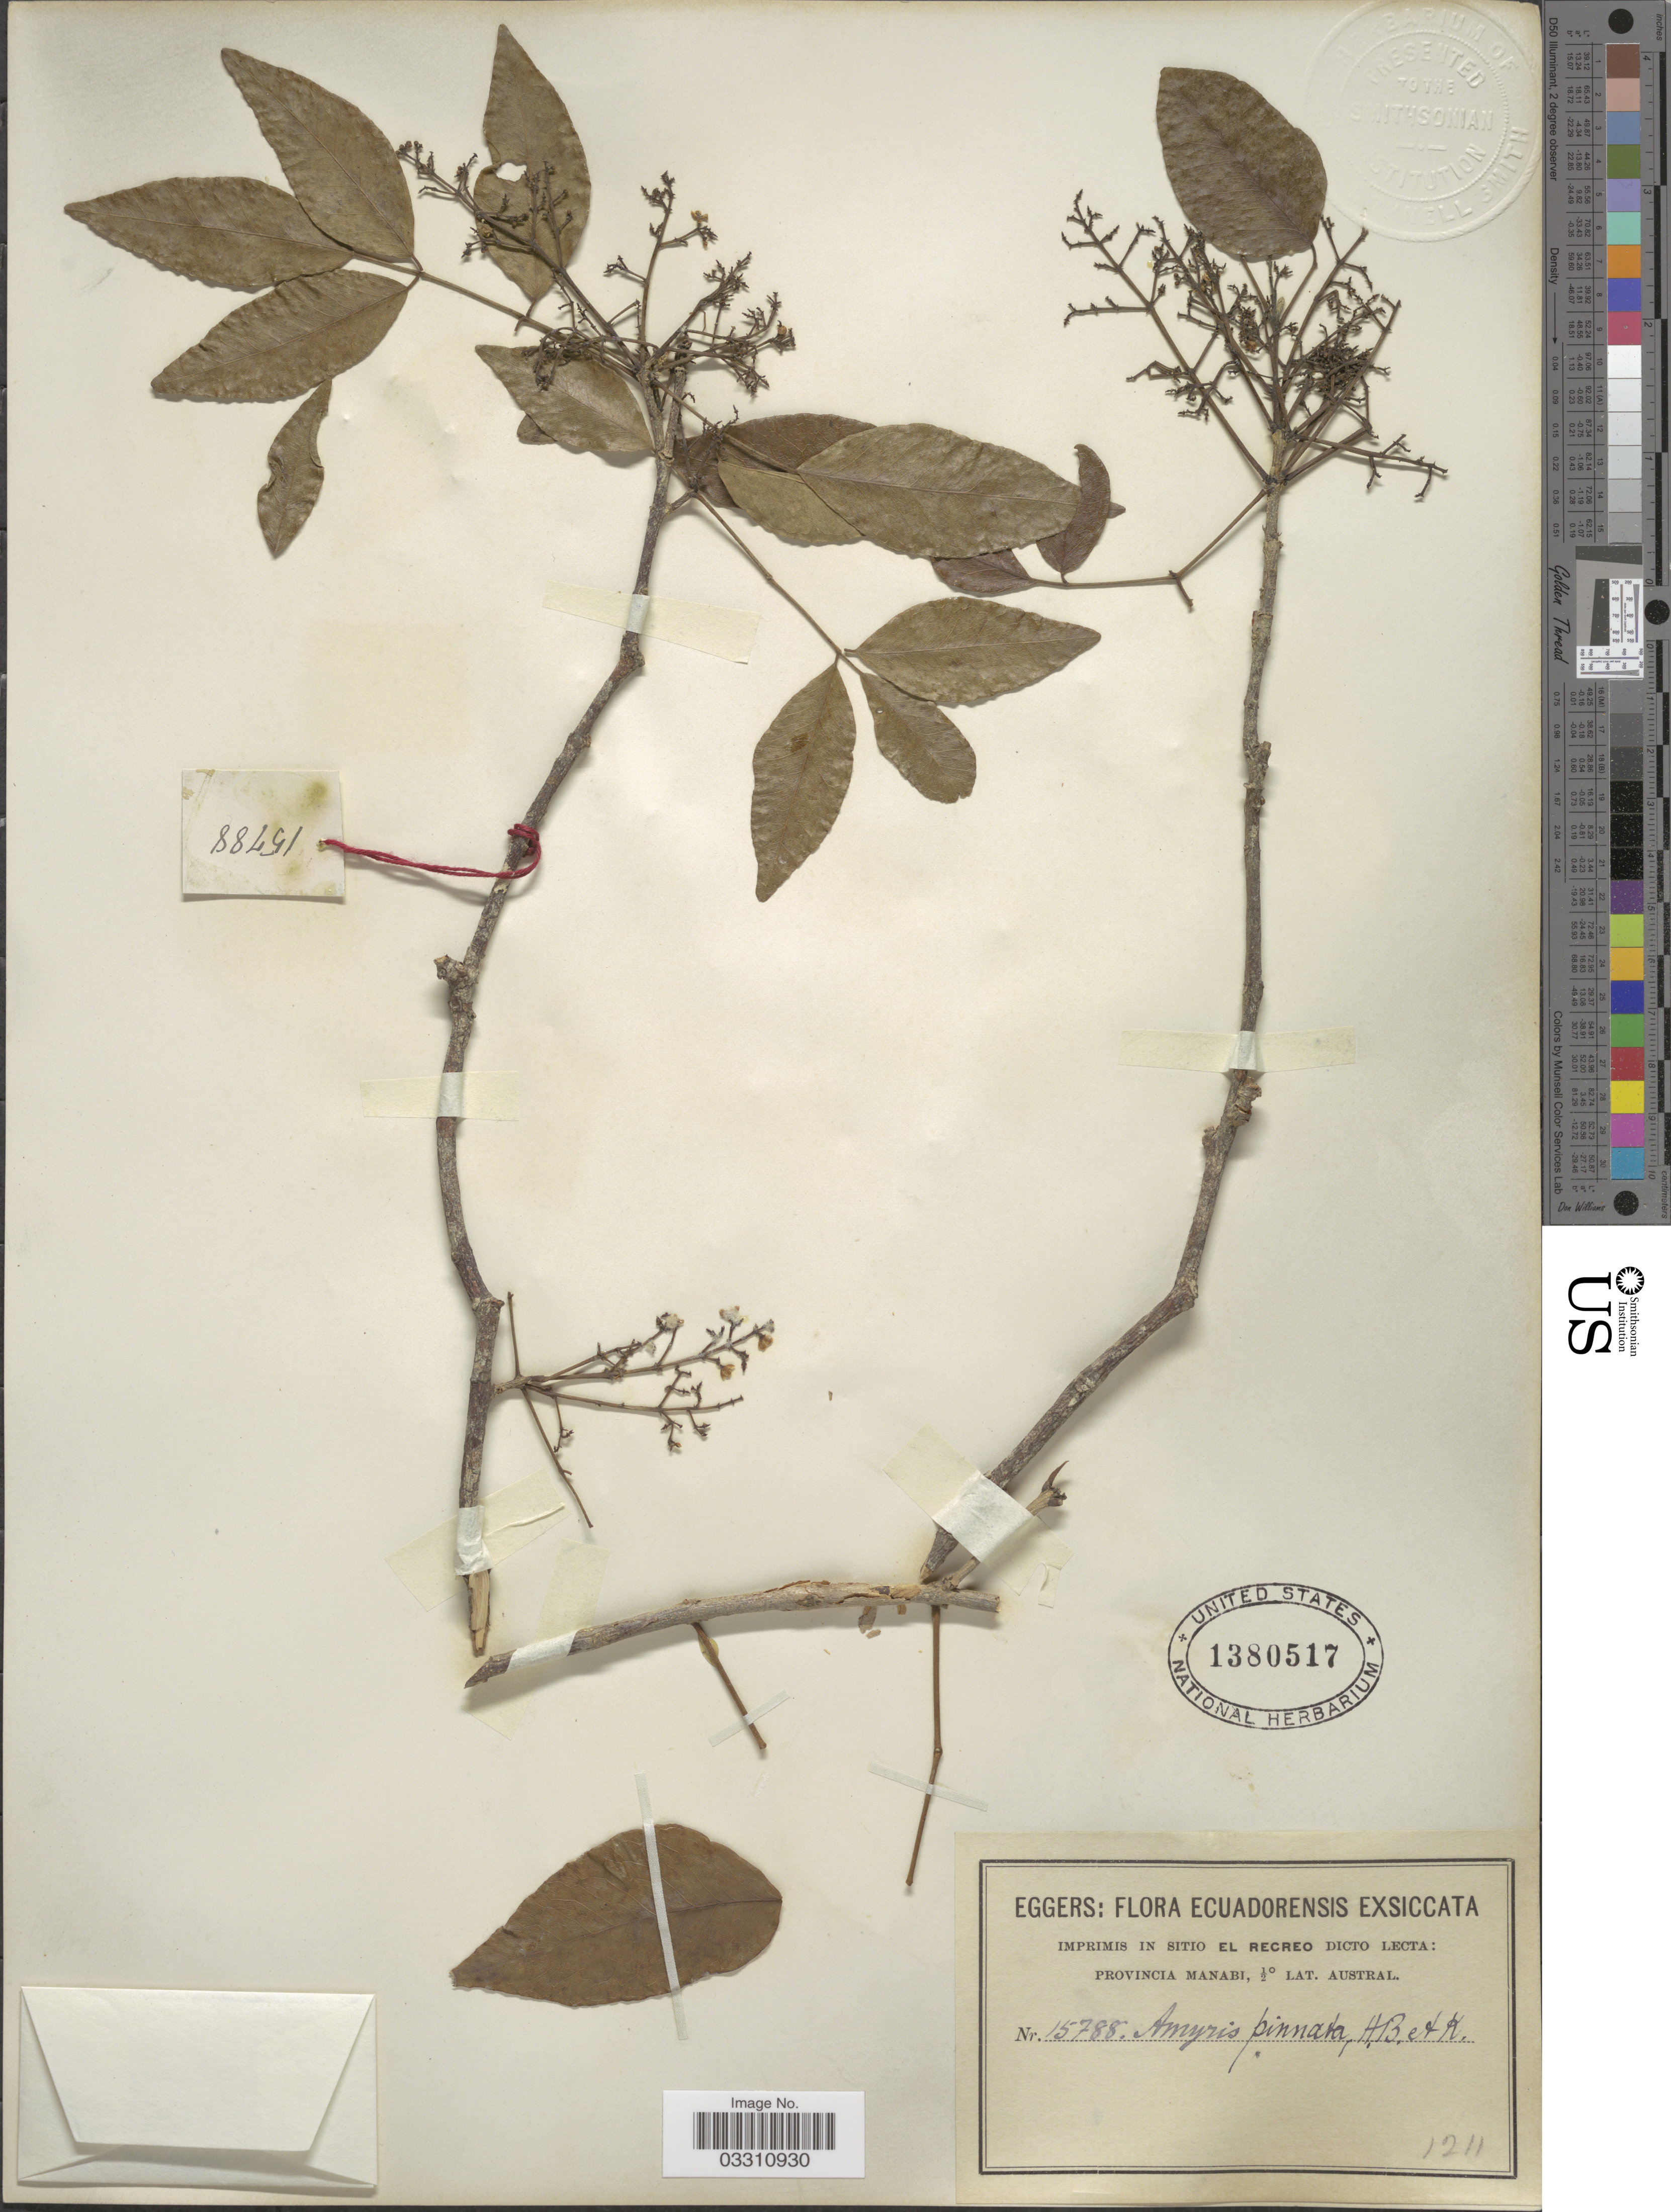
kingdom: Plantae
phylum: Tracheophyta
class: Magnoliopsida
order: Sapindales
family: Rutaceae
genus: Amyris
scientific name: Amyris pinnata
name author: Kunth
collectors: -. Eggers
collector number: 15788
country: Ecuador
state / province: Manabí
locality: El Recreo.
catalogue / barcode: US 1380517